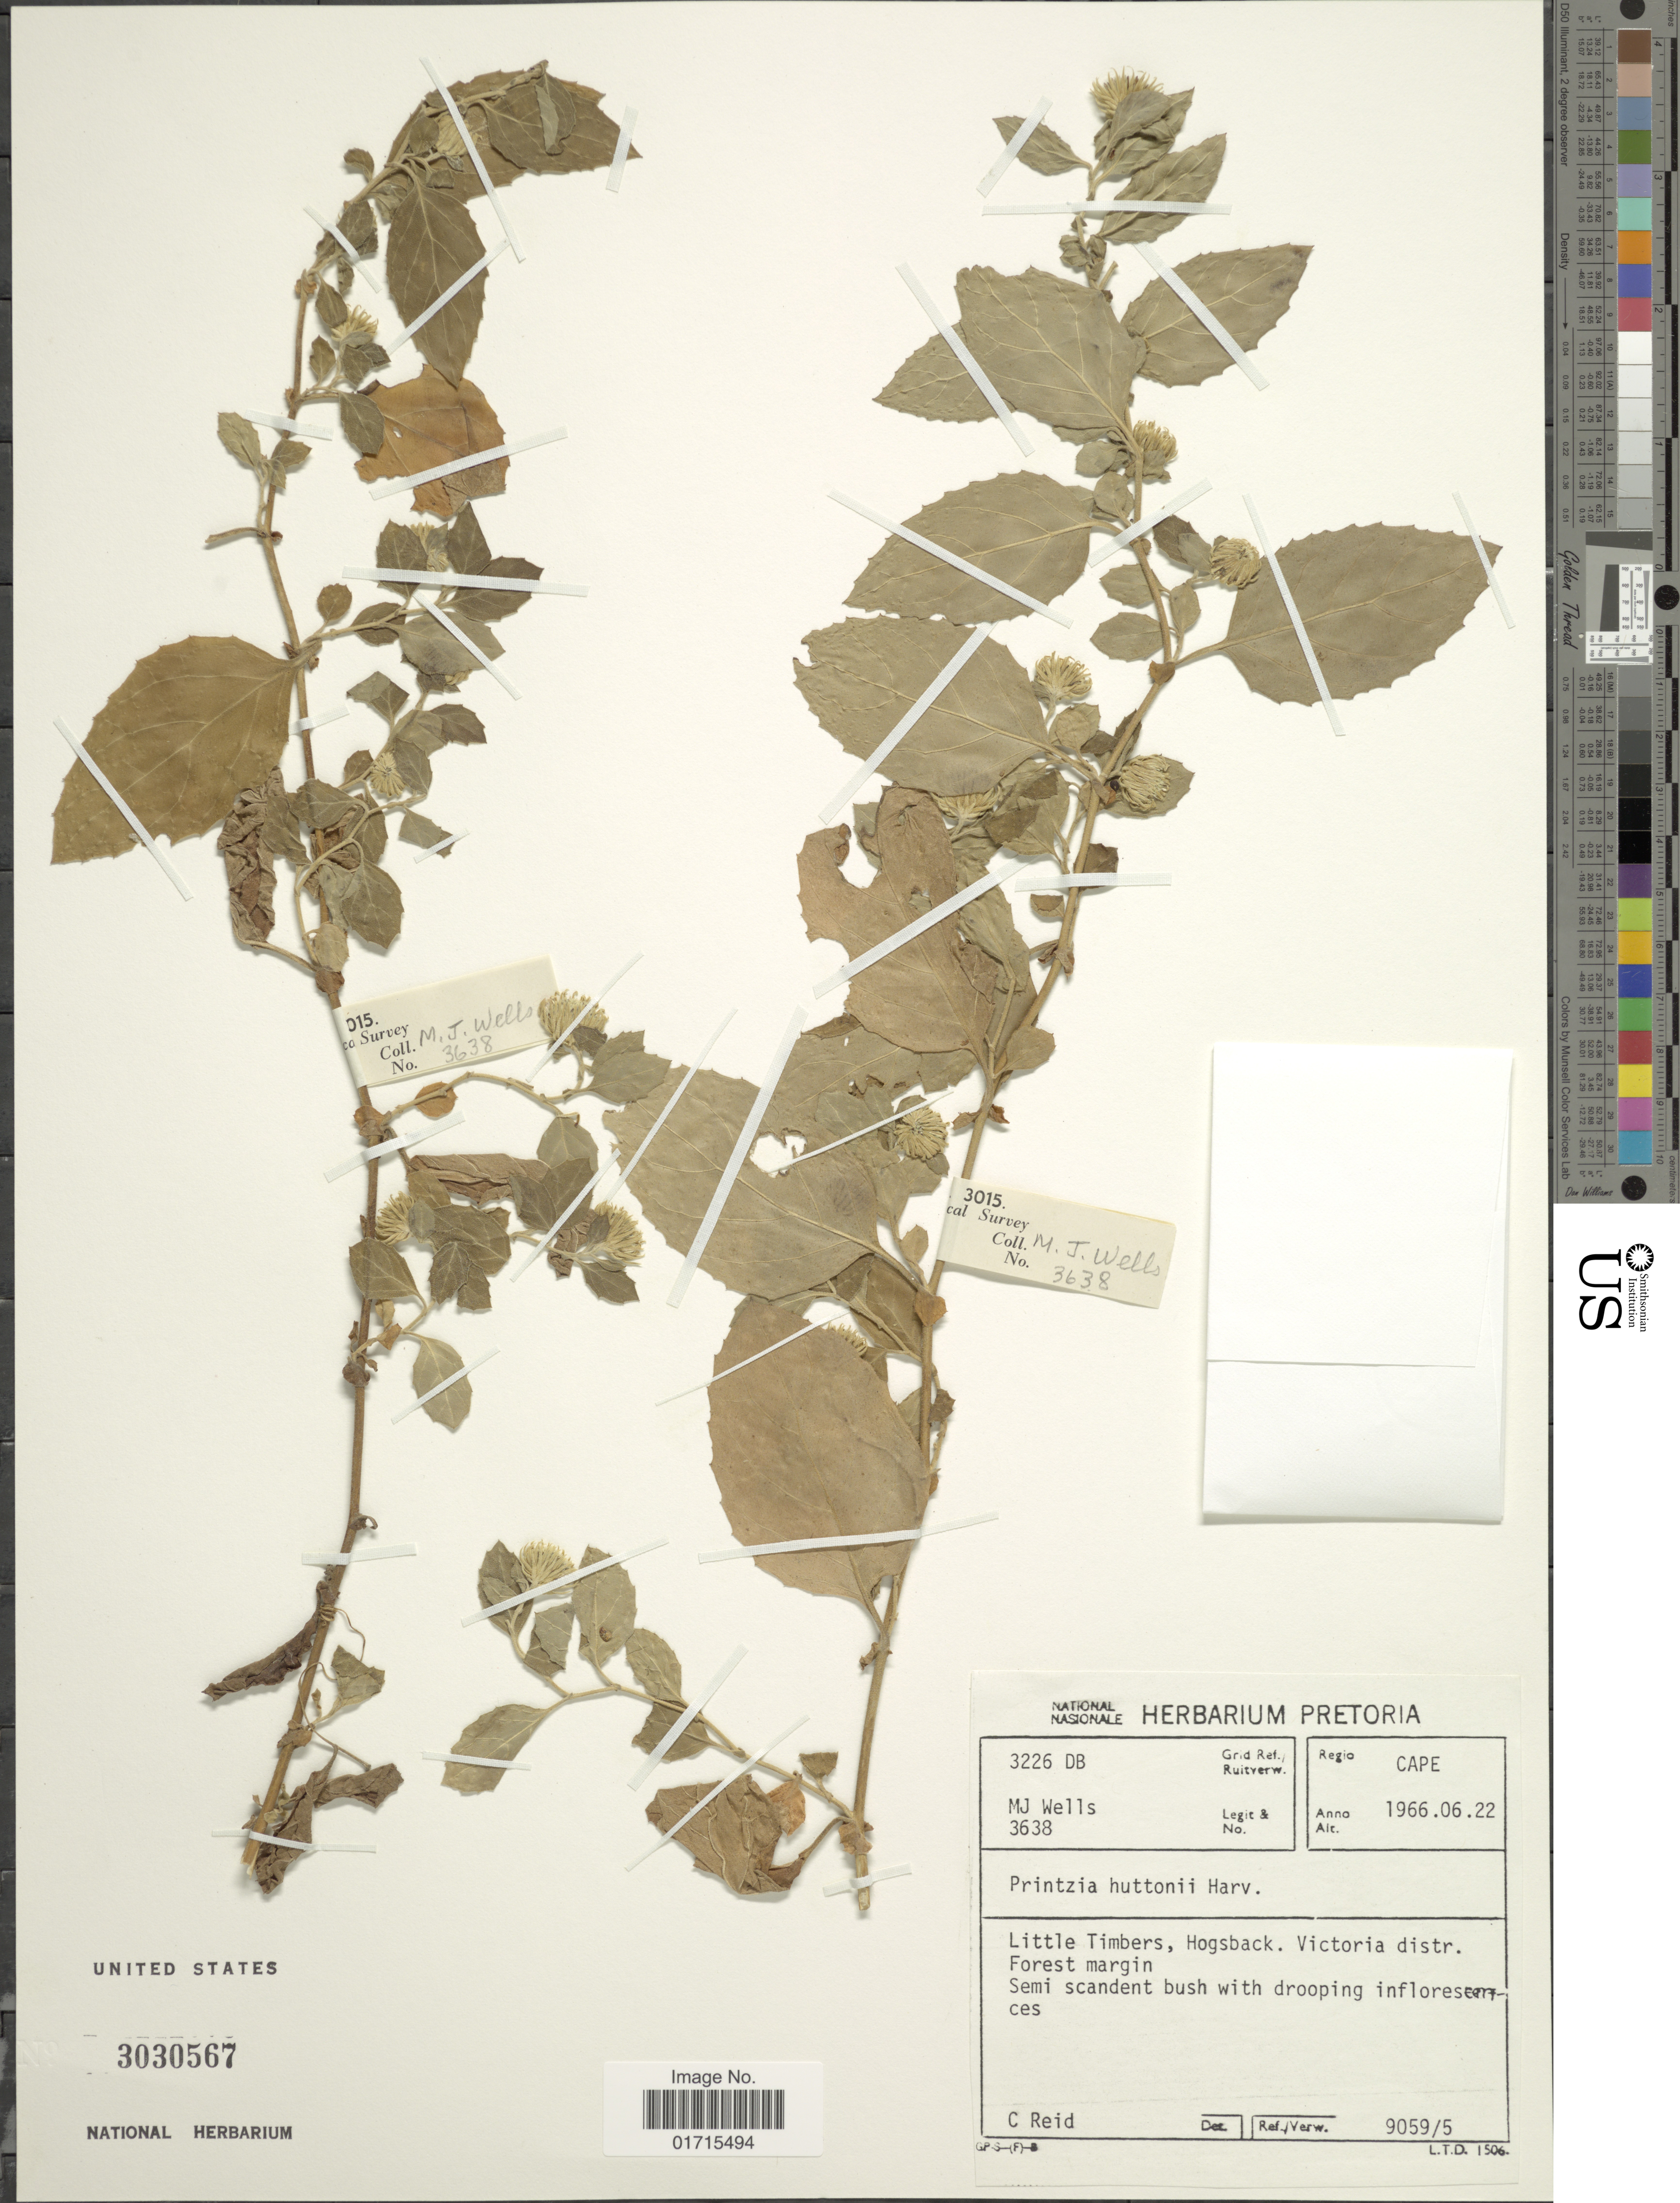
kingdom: Plantae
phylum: Tracheophyta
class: Magnoliopsida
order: Asterales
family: Asteraceae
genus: Printzia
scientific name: Printzia huttoni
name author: Harv.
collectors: M. Wells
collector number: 3638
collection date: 1966-06-22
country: Australia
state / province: Victoria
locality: Little Timbers, Hogsback. Victoria distr.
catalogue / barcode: US 3030567